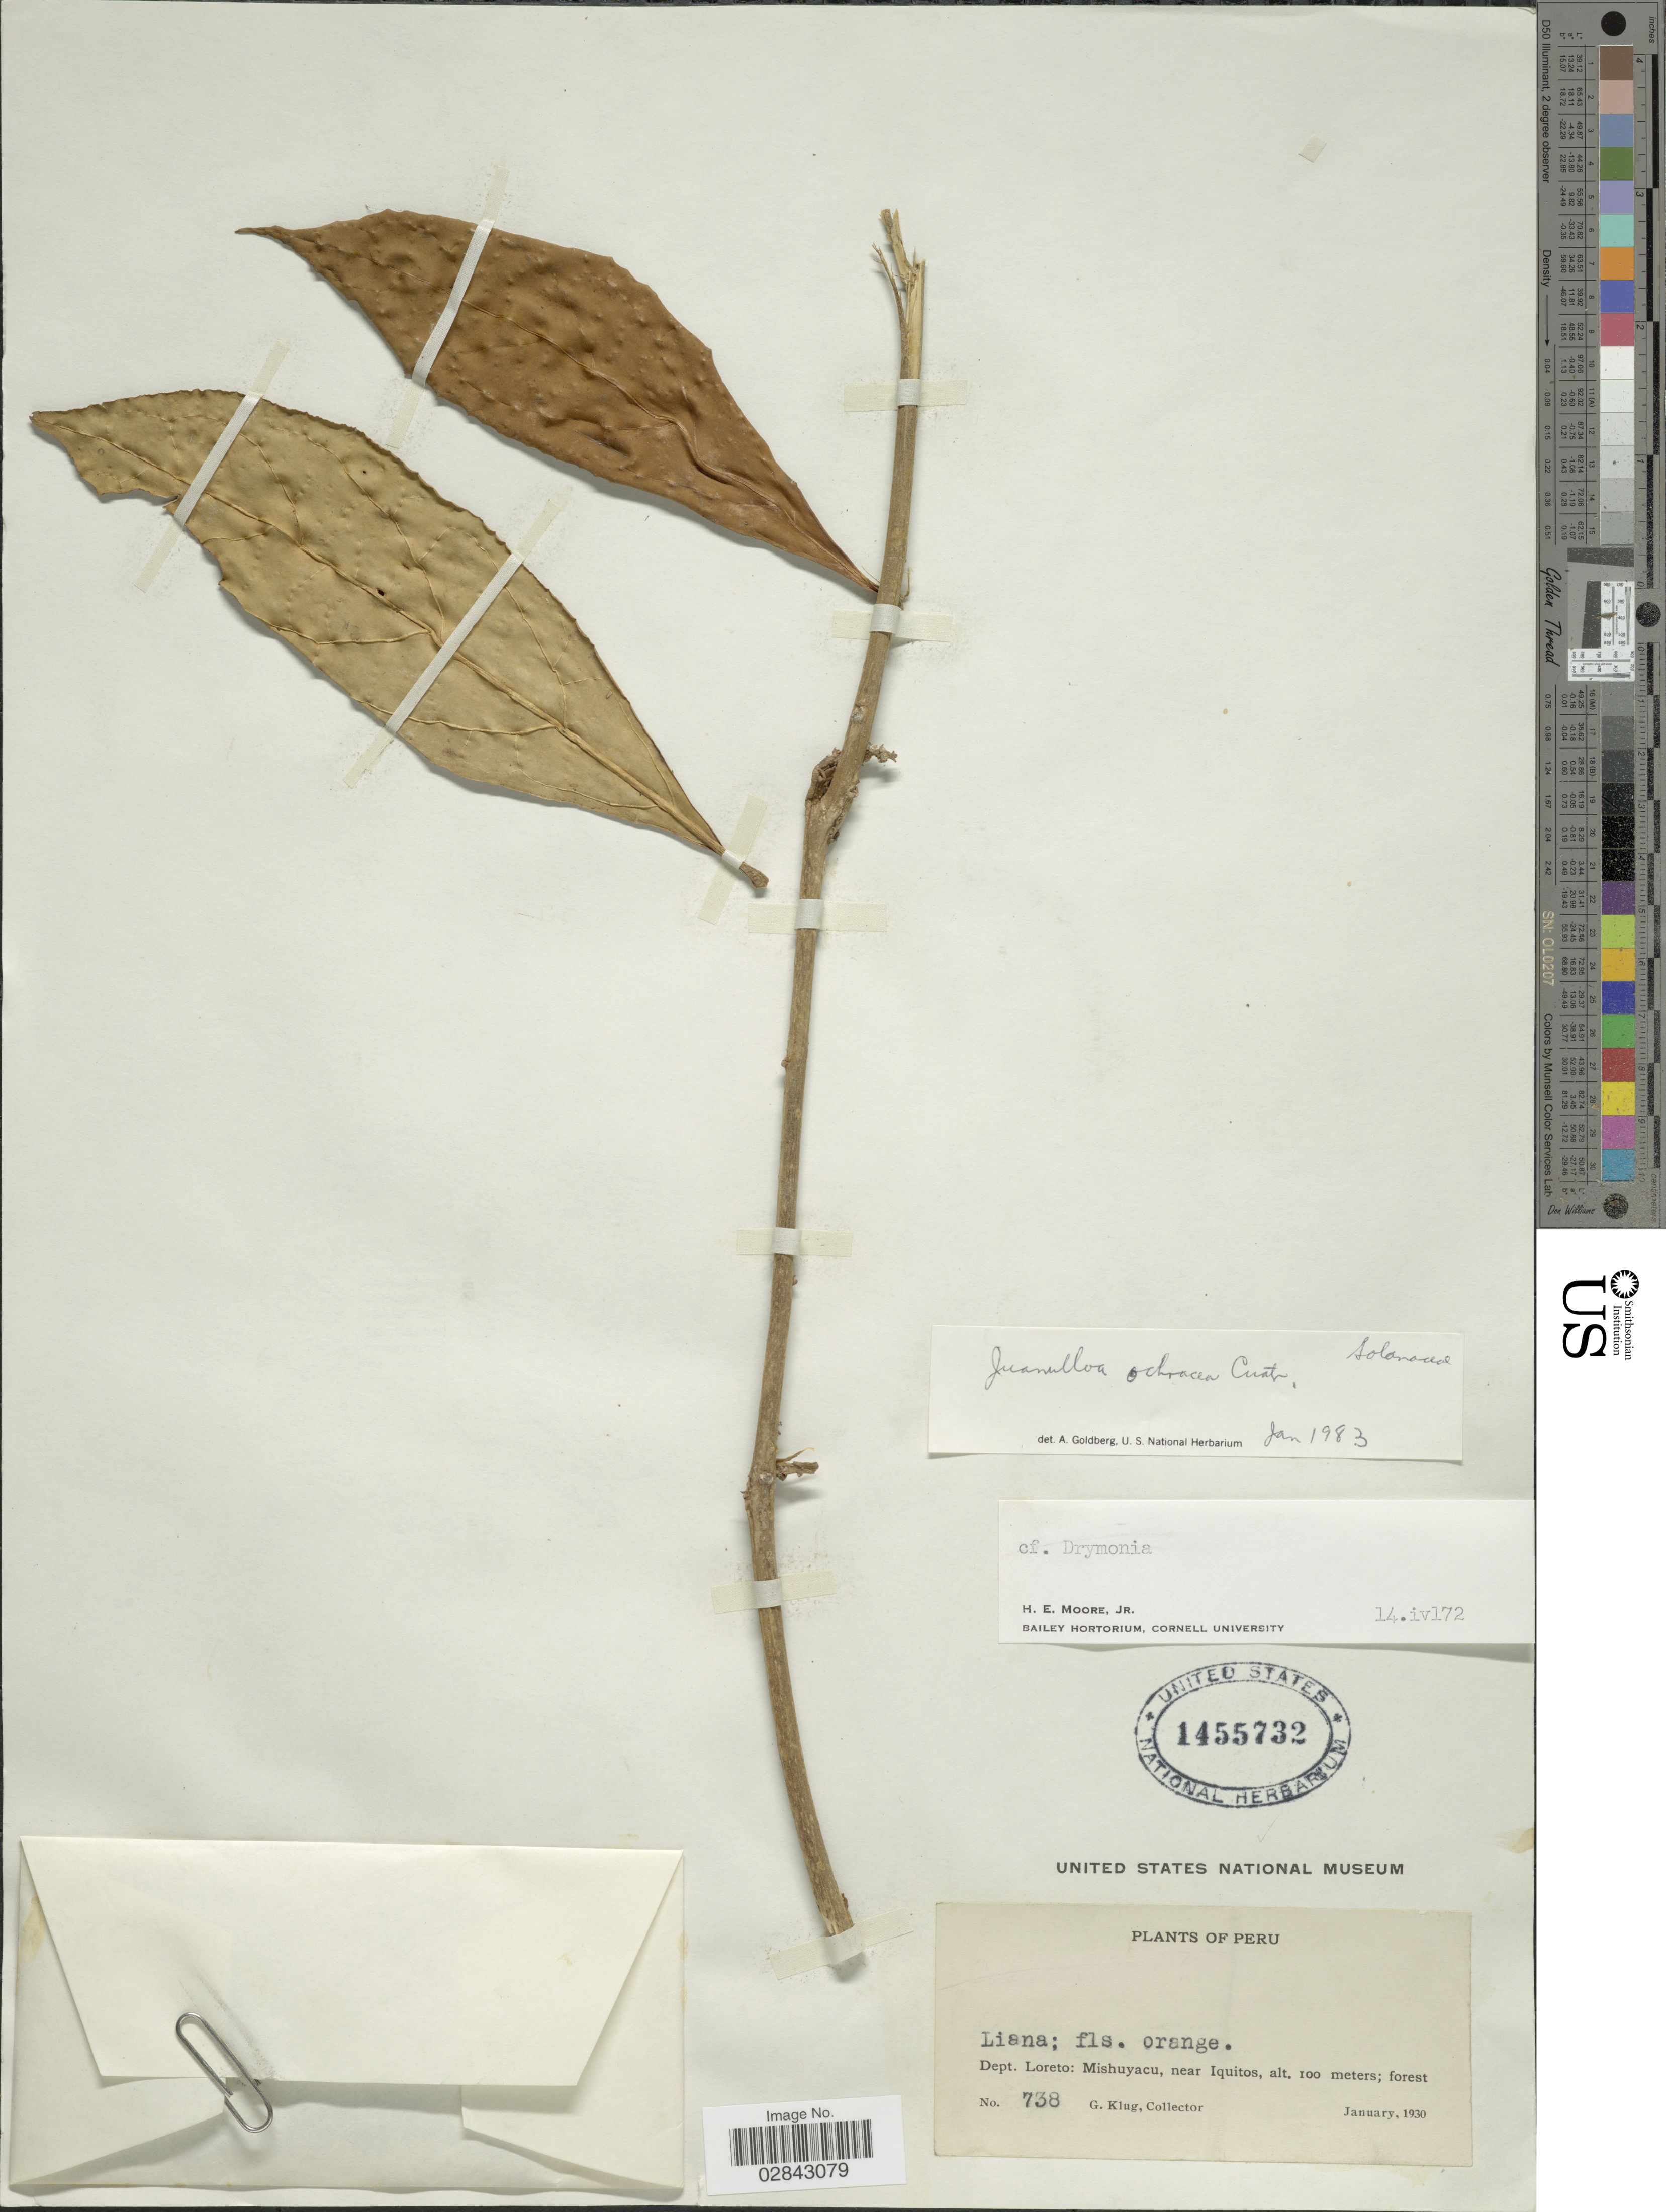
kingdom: Plantae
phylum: Tracheophyta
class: Magnoliopsida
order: Solanales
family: Solanaceae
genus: Juanulloa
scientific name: Juanulloa ochracea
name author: Cuatrec.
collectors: G. Klug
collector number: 738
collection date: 1930-01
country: Peru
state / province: Loreto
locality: Dept. Loreto: Mishuyacu, near Iquitos.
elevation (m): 100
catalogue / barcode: US 1455732